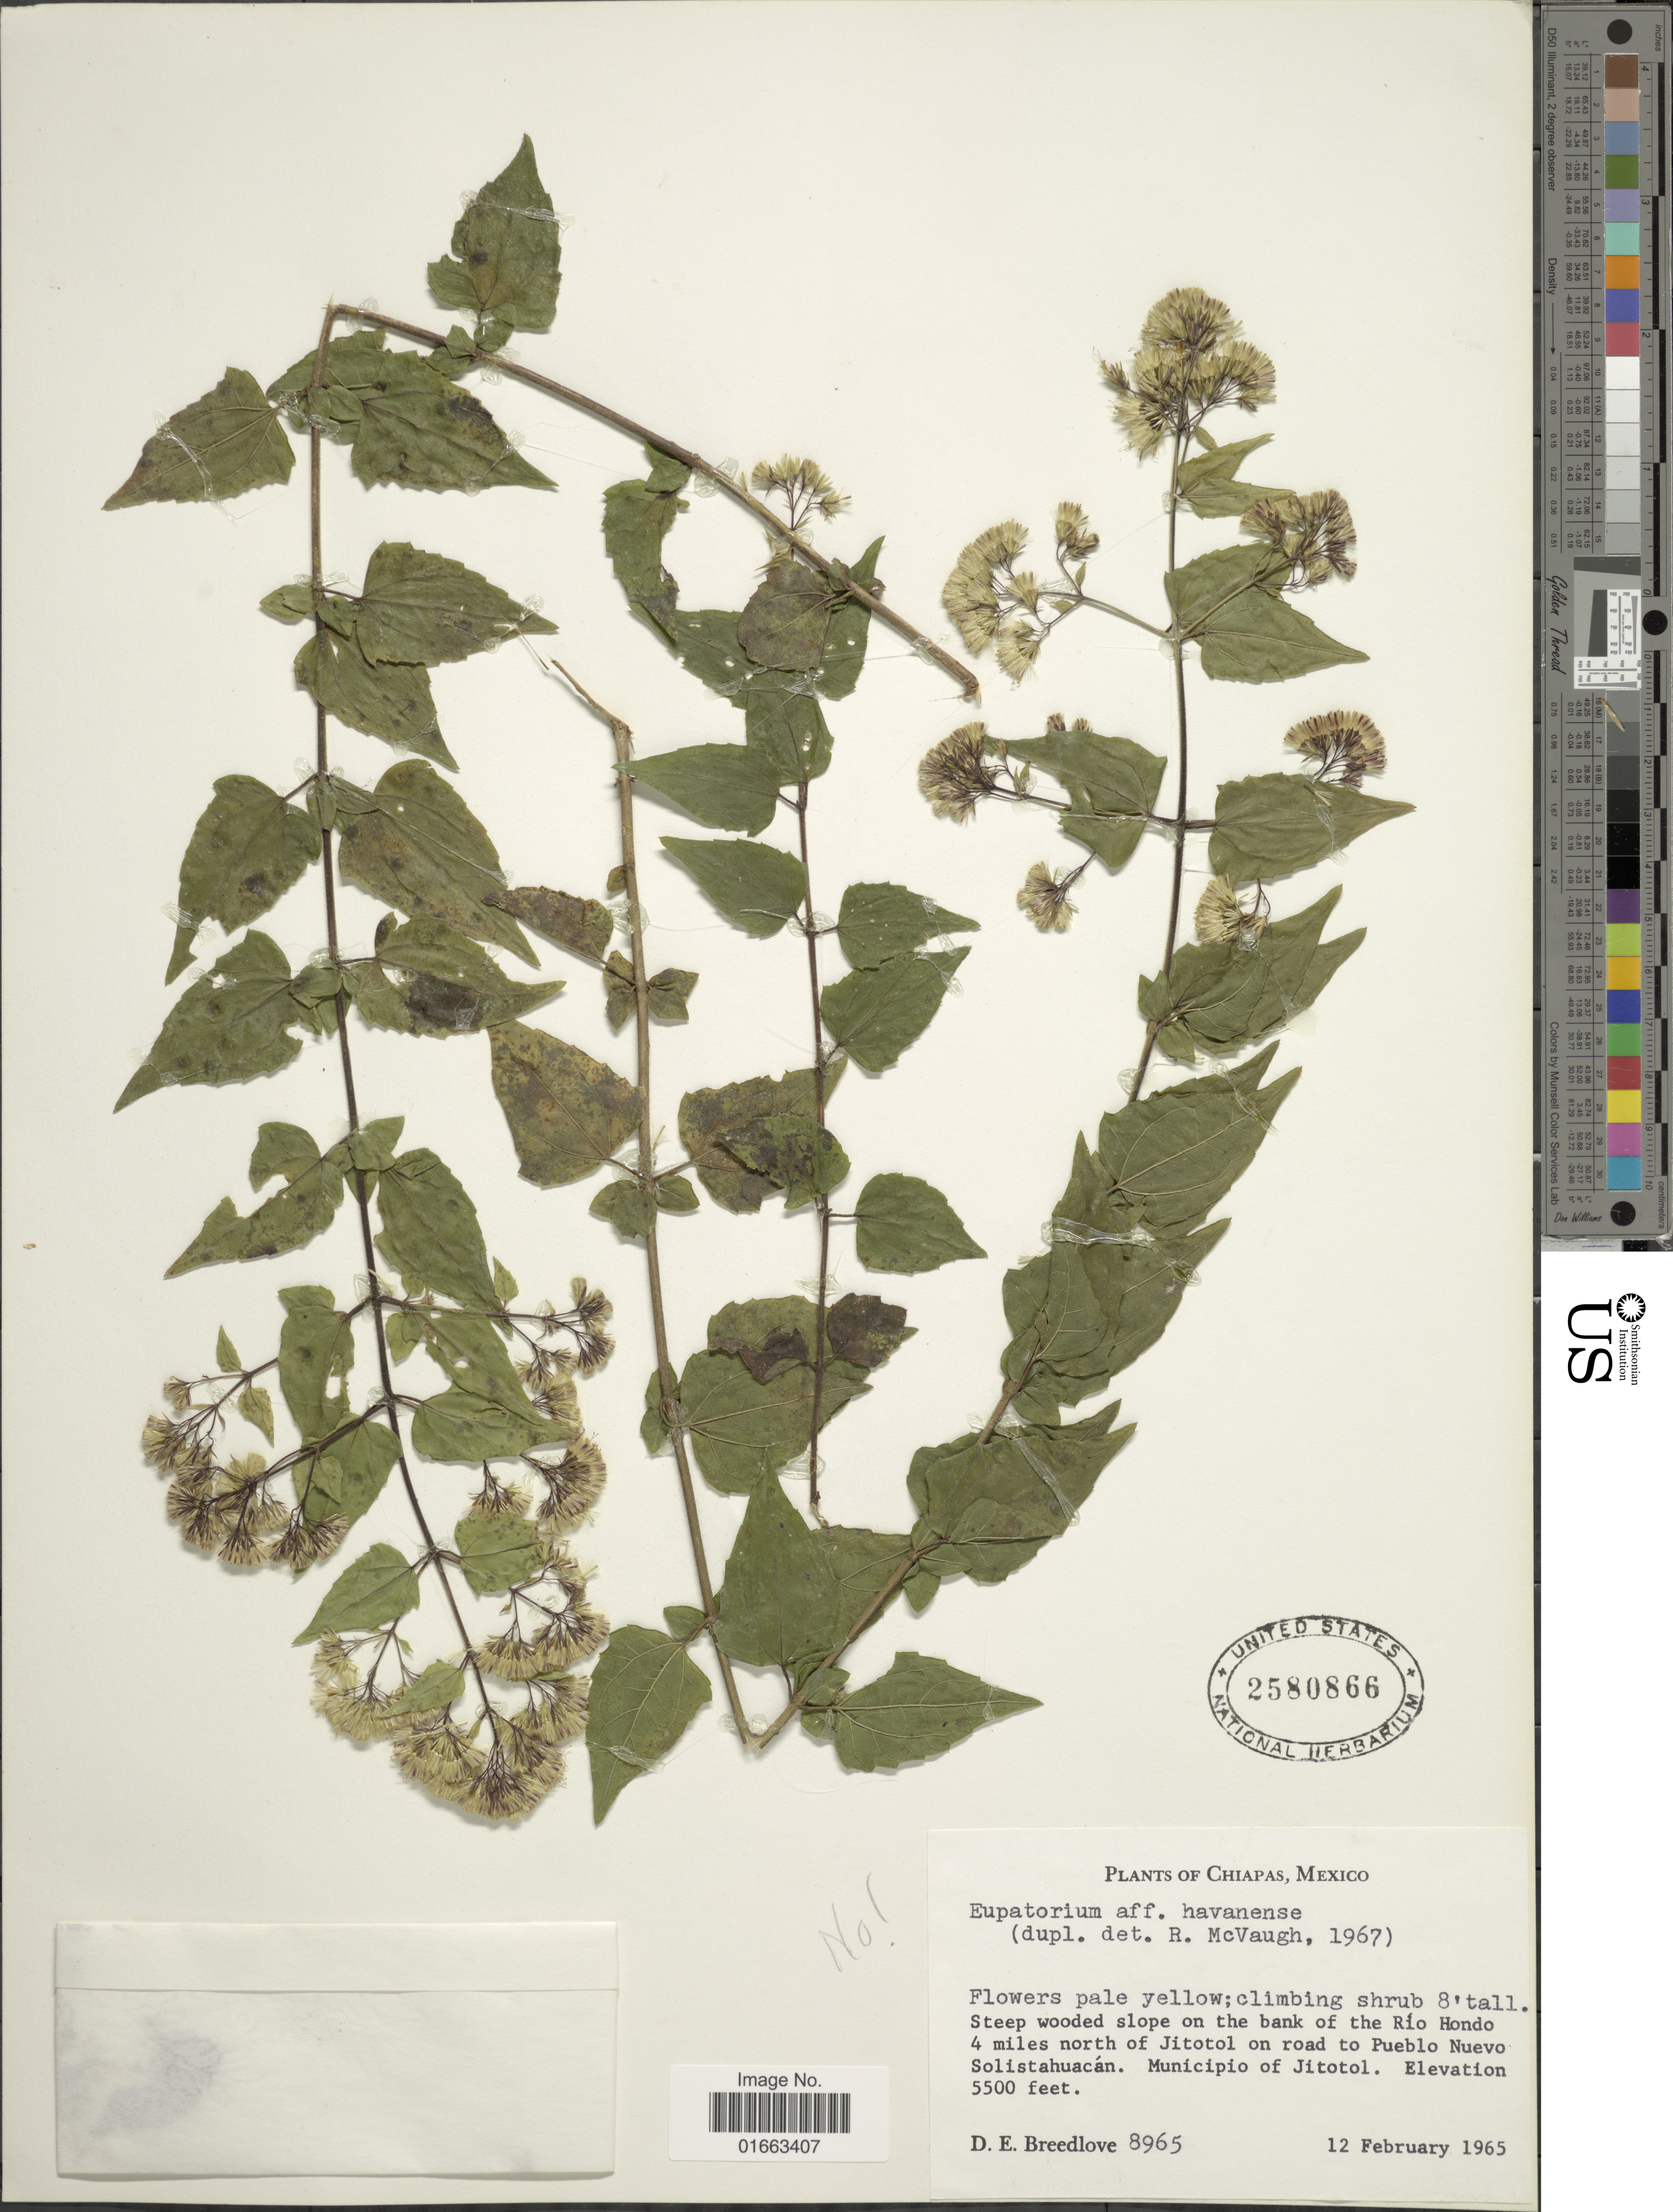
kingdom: Plantae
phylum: Tracheophyta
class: Magnoliopsida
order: Asterales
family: Asteraceae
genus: Koanophyllon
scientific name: Koanophyllon coulteri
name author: (B.L. Rob.) R.M. King & H. Rob.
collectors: D. E. Breedlove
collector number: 8965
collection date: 1965-02-12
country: Mexico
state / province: Chiapas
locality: Steep wooded slope on the bank of the Río Hondo, 4 miles north of Jitotol on road to Pueblo Nuevo Solistahuacán, Municipio of Jitotol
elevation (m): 1676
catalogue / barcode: US 2580866